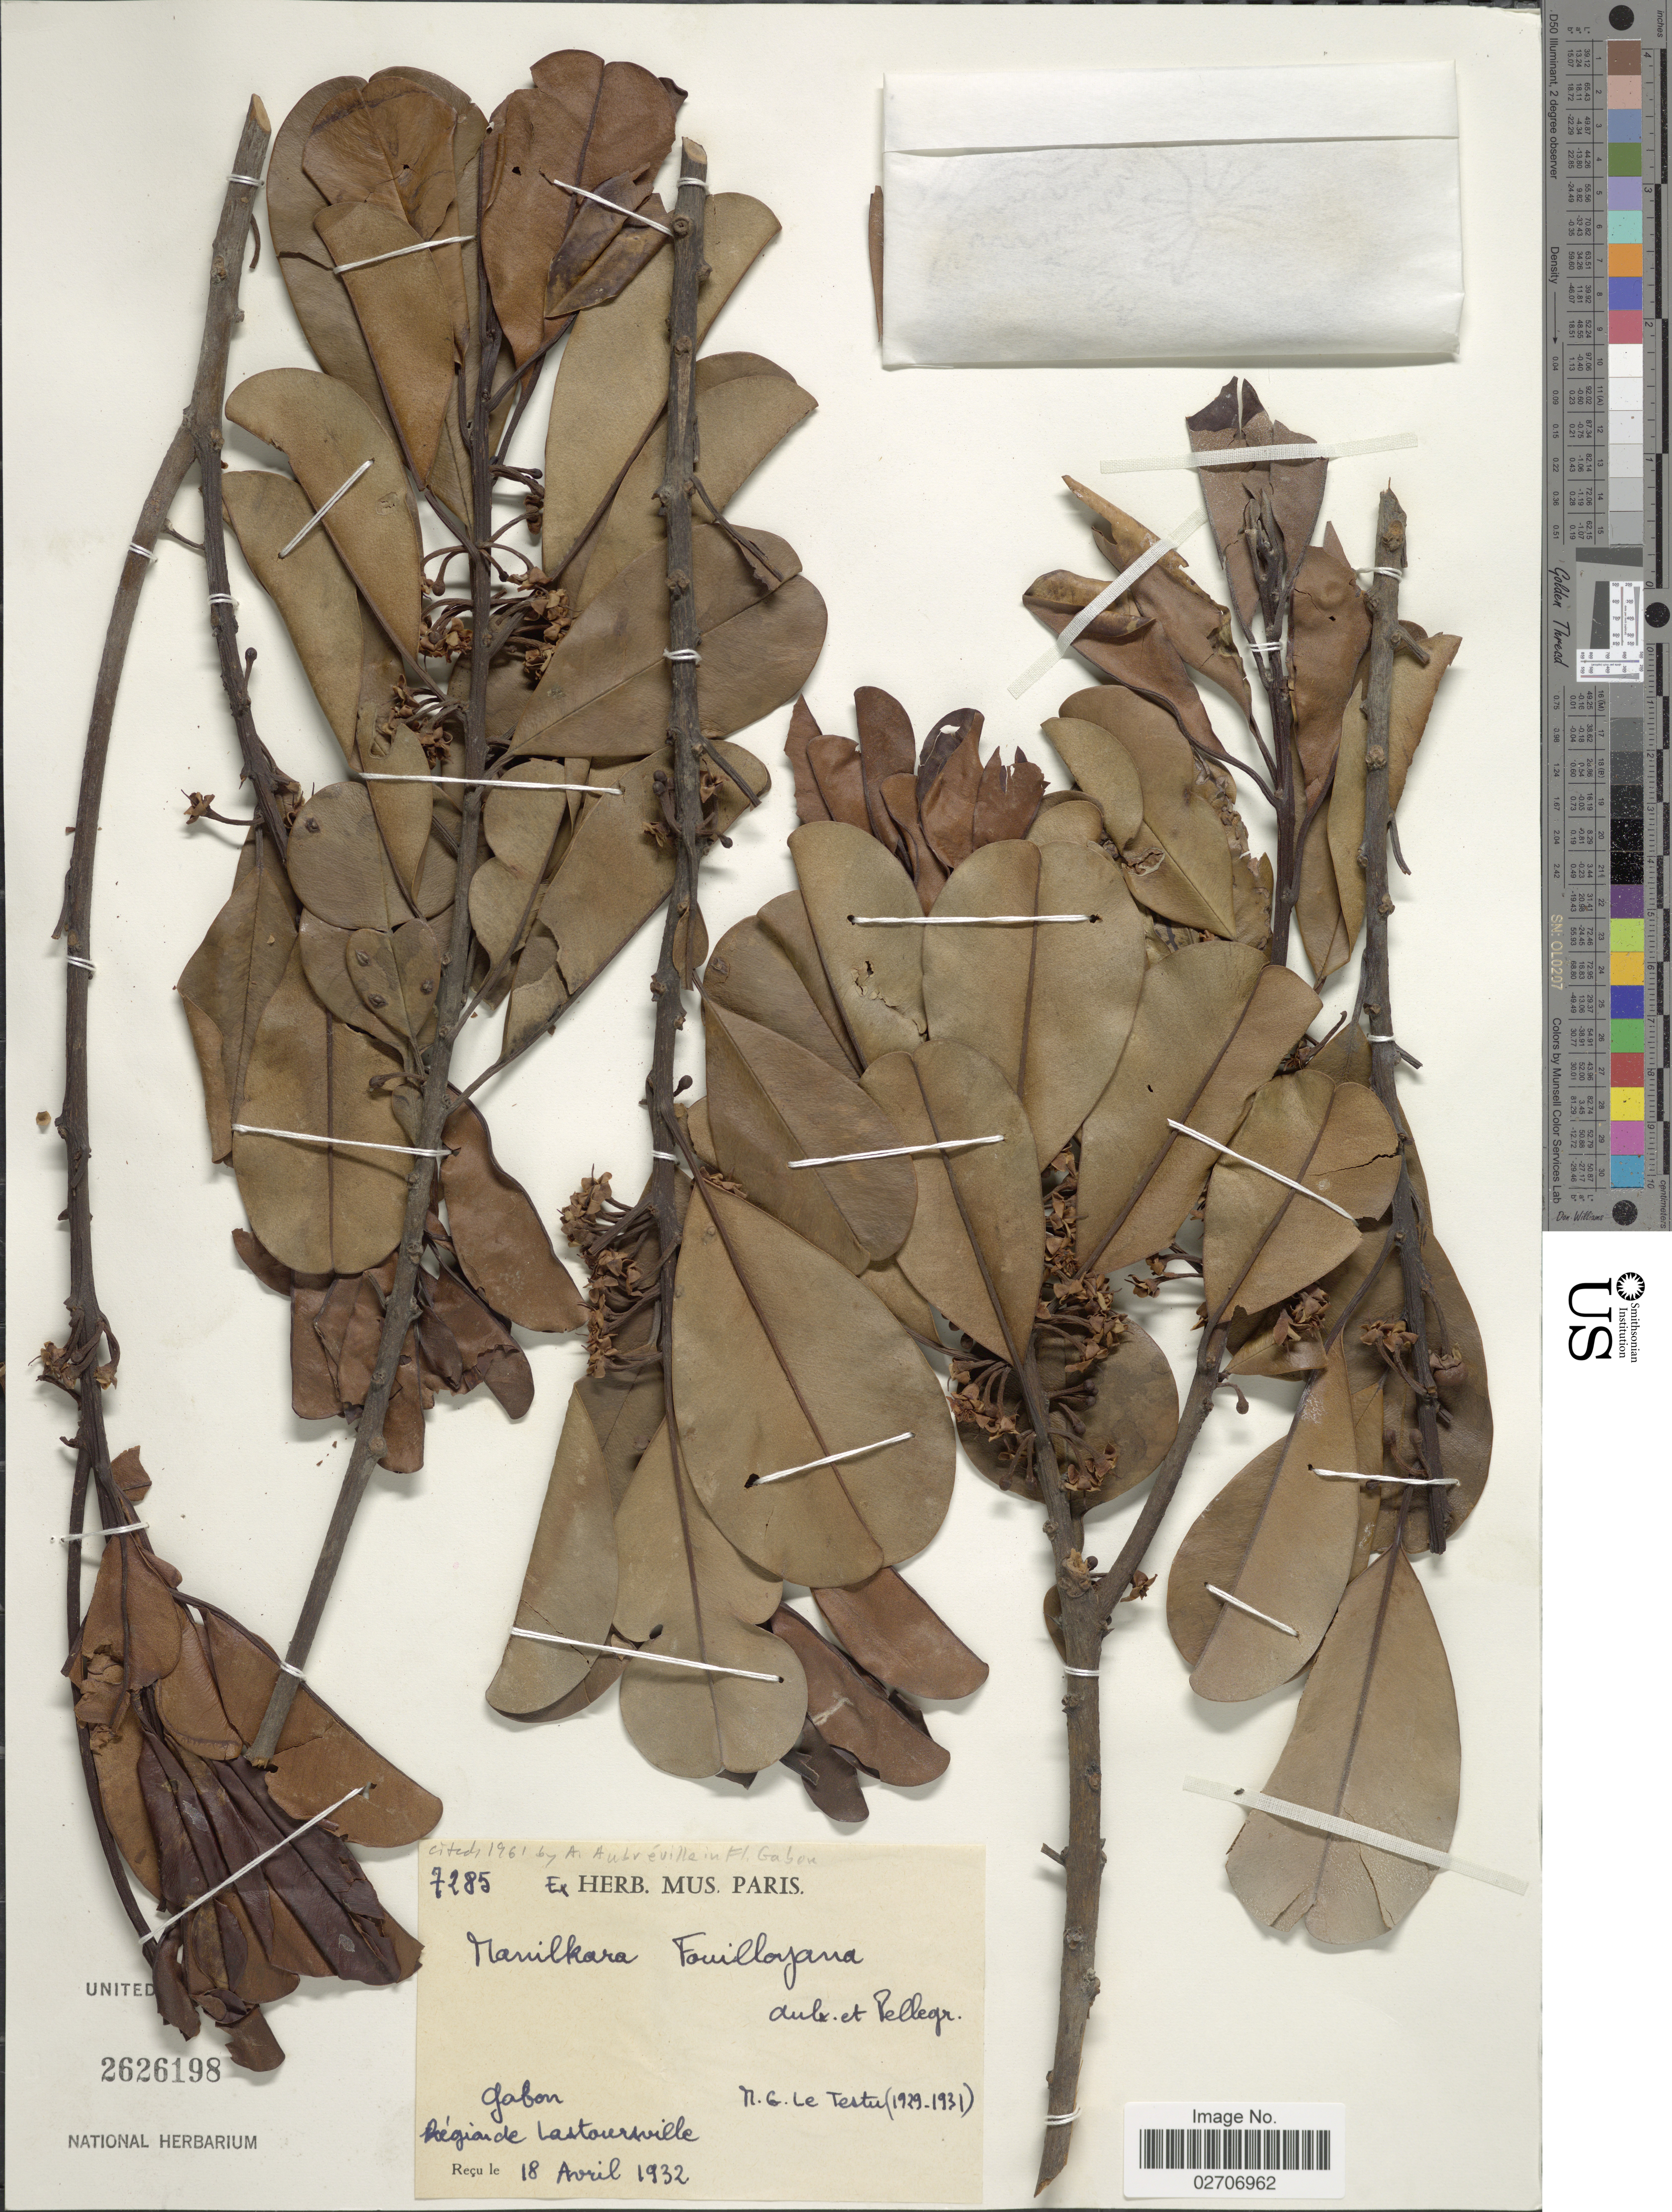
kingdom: Plantae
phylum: Tracheophyta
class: Magnoliopsida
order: Ericales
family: Sapotaceae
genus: Manilkara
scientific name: Manilkara fouilloyana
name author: Aubrév. & Pellegr.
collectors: M. Le Testu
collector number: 7285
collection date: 1929/1931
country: Gabon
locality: Région de Lastourville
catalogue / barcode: US 2626198